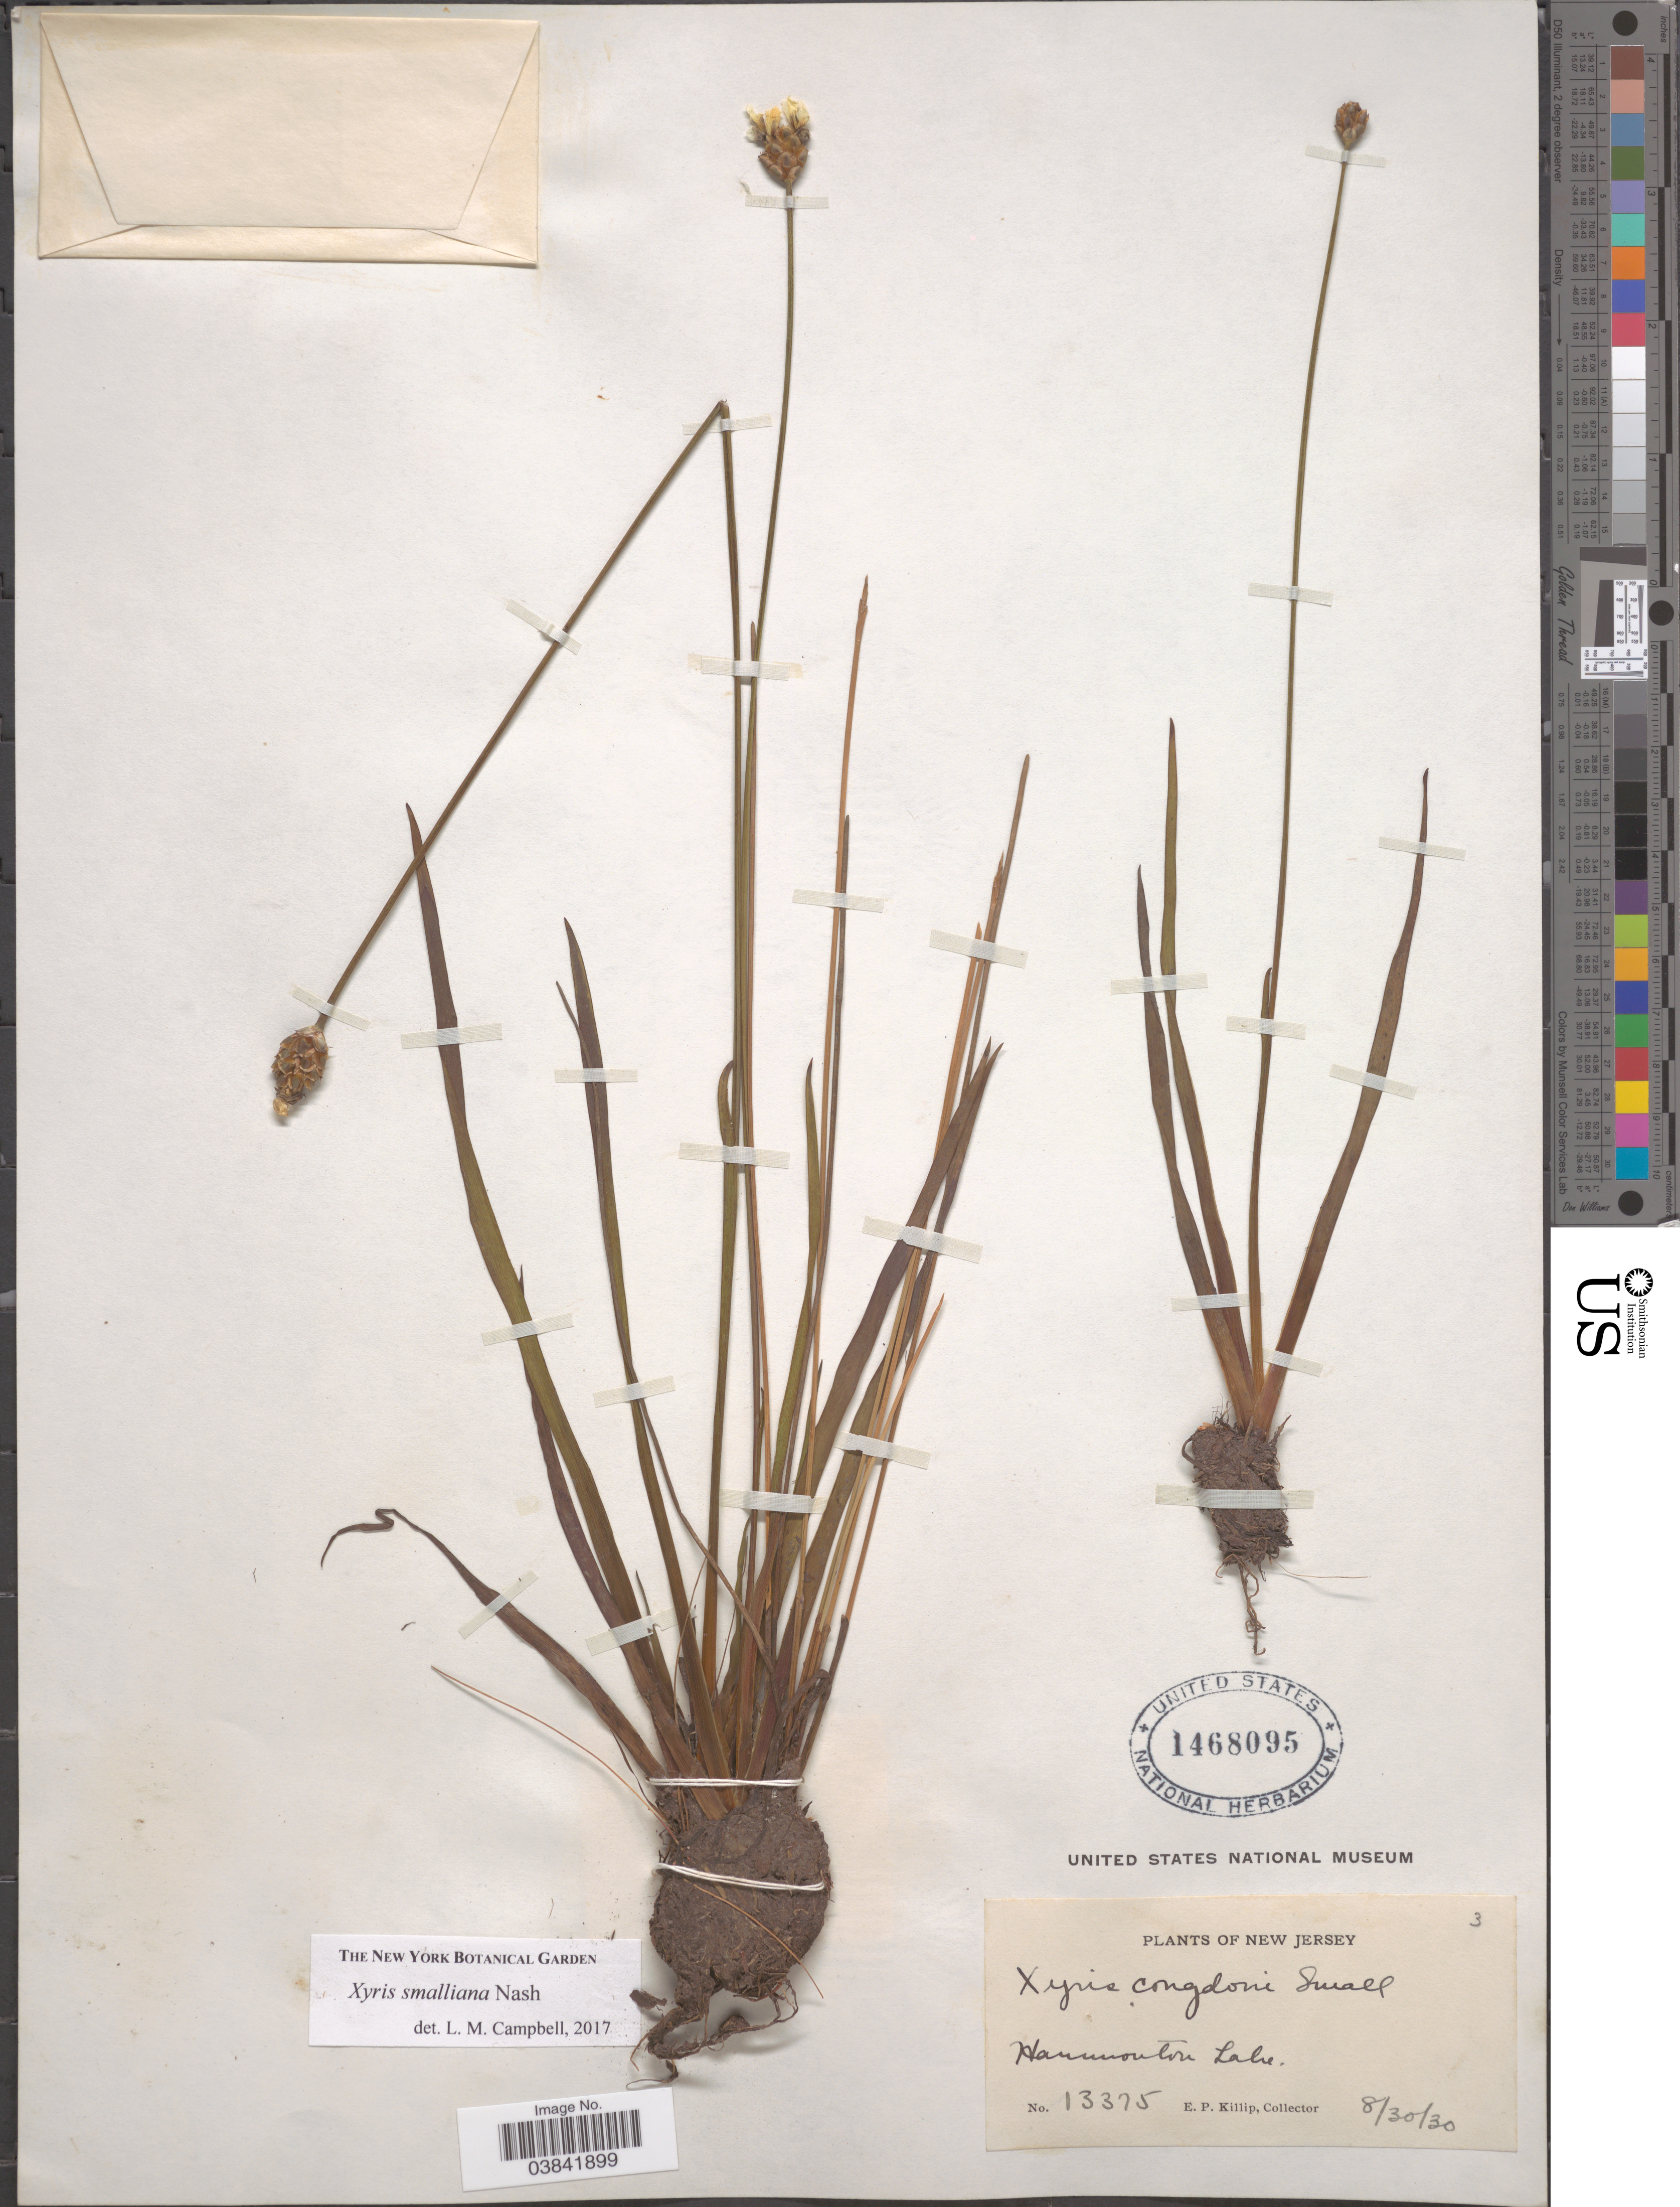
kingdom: Plantae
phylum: Tracheophyta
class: Liliopsida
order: Poales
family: Xyridaceae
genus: Xyris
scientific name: Xyris smalliana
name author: Nash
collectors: E. P. Killip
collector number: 13375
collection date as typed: Transcribed d/m/y: 30/8/30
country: United States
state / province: New Jersey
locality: Hammonton Lake.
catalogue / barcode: US 1468095